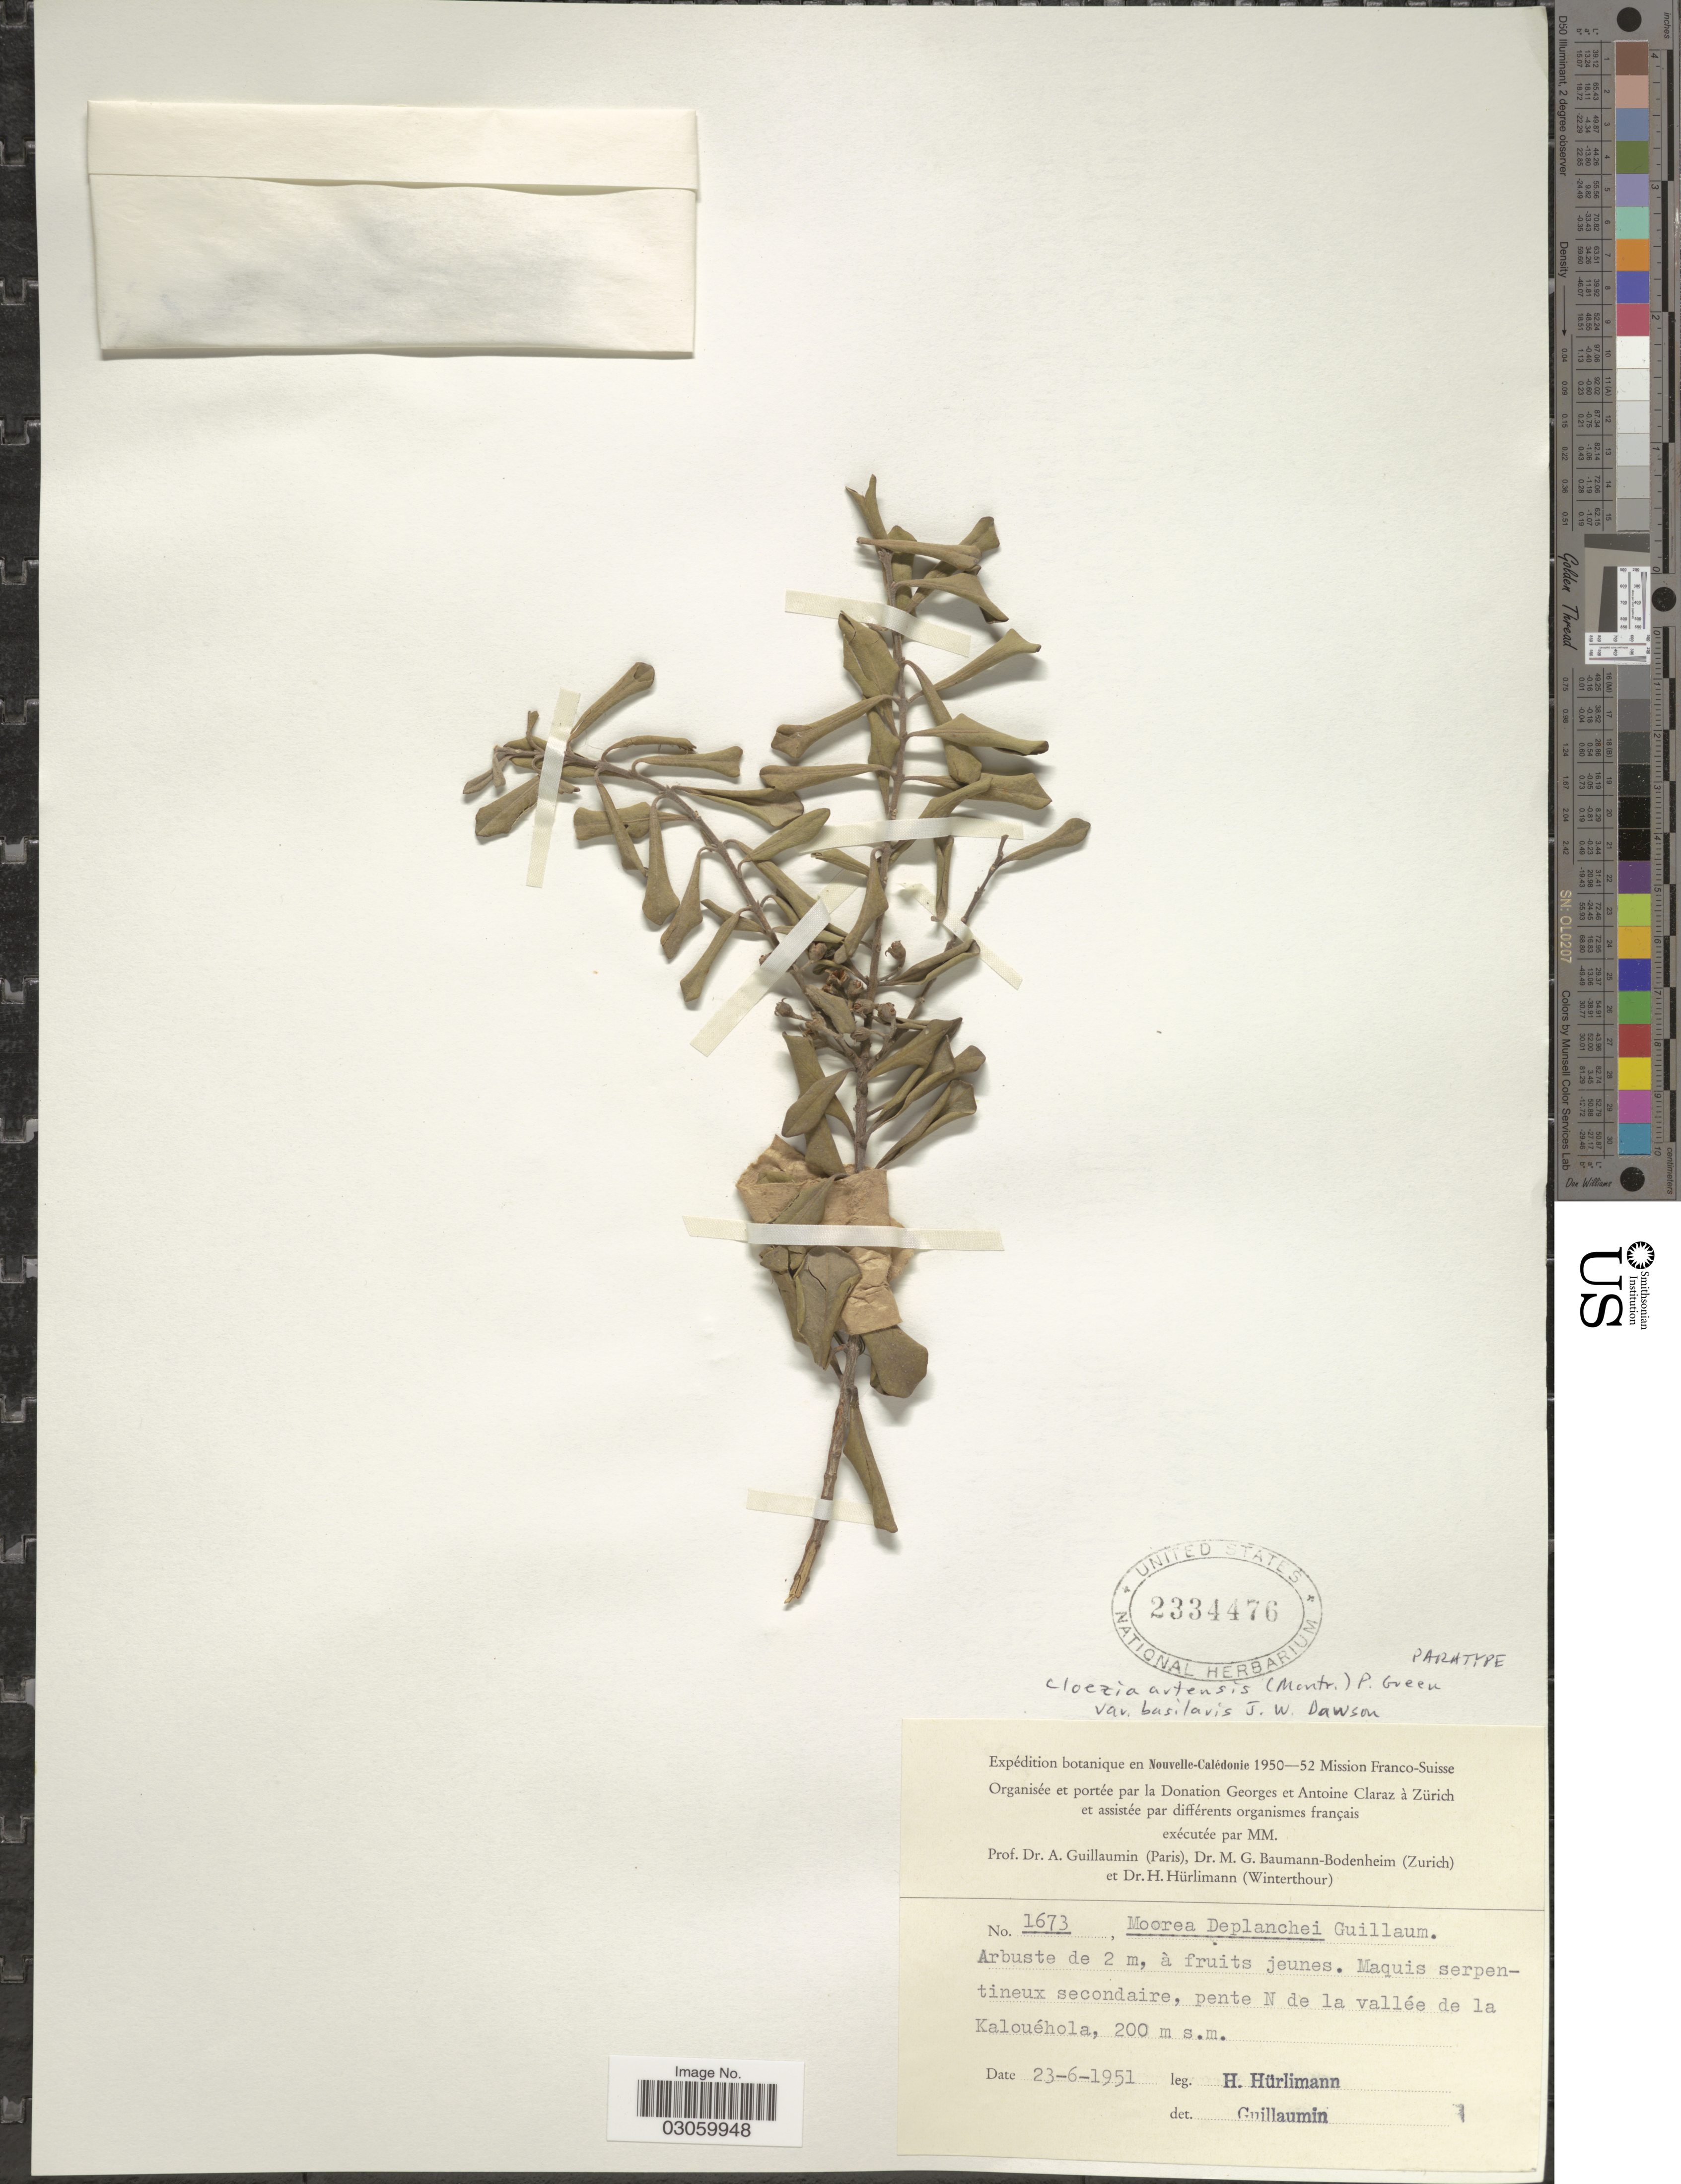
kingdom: Plantae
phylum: Tracheophyta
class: Magnoliopsida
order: Myrtales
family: Myrtaceae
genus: Cloezia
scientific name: Cloezia artensis var. basilaris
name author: J.W. Dawson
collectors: H. Hürlimann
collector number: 1673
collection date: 1951-06-23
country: New Caledonia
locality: Pente N de la vallée de la Kalouéhola.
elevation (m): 200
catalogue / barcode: US 2334476